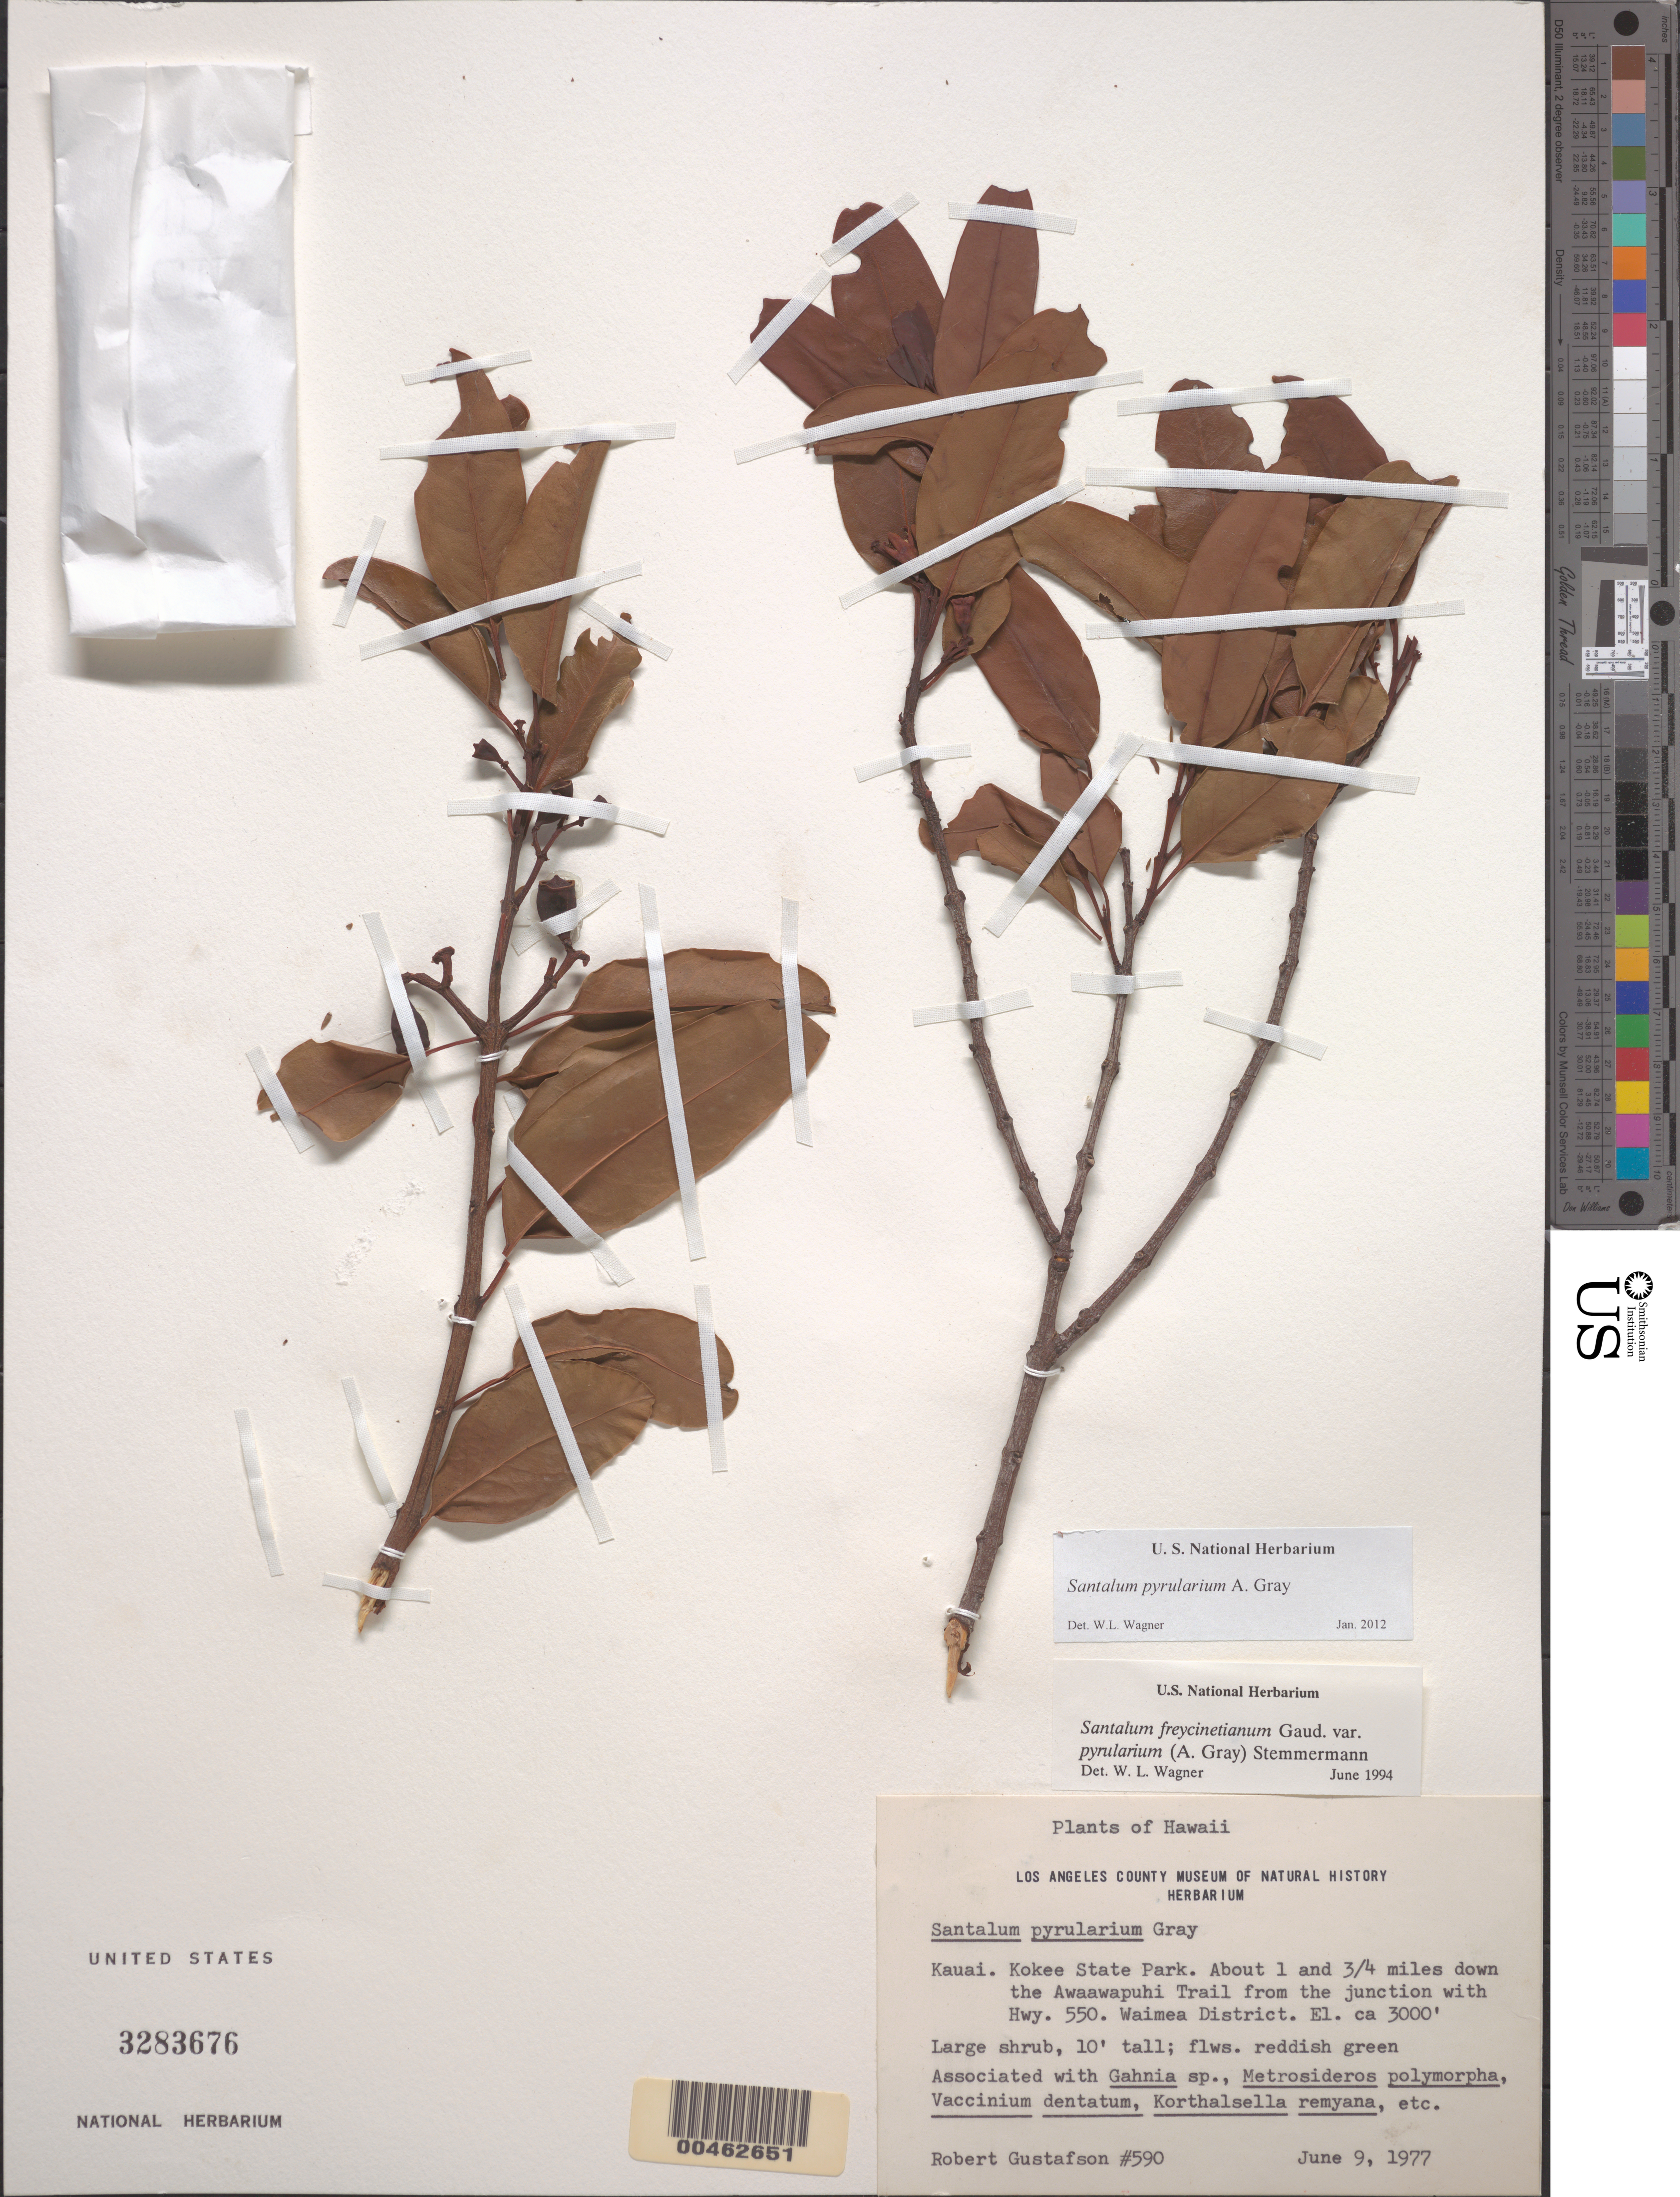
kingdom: Plantae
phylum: Tracheophyta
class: Magnoliopsida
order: Santalales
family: Santalaceae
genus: Santalum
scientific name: Santalum pyrularium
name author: A. Gray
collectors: R. Gustafson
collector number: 590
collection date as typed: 9 Jun 1977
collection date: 1977-06-09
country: United States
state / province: Hawaii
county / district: Kauai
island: Kaua'i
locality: Kokee State Park. About 1.75 mi down the Awaawapuhi Trail from the junc. with Hwy. 550. Waimea Dist.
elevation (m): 914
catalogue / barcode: US 3283676